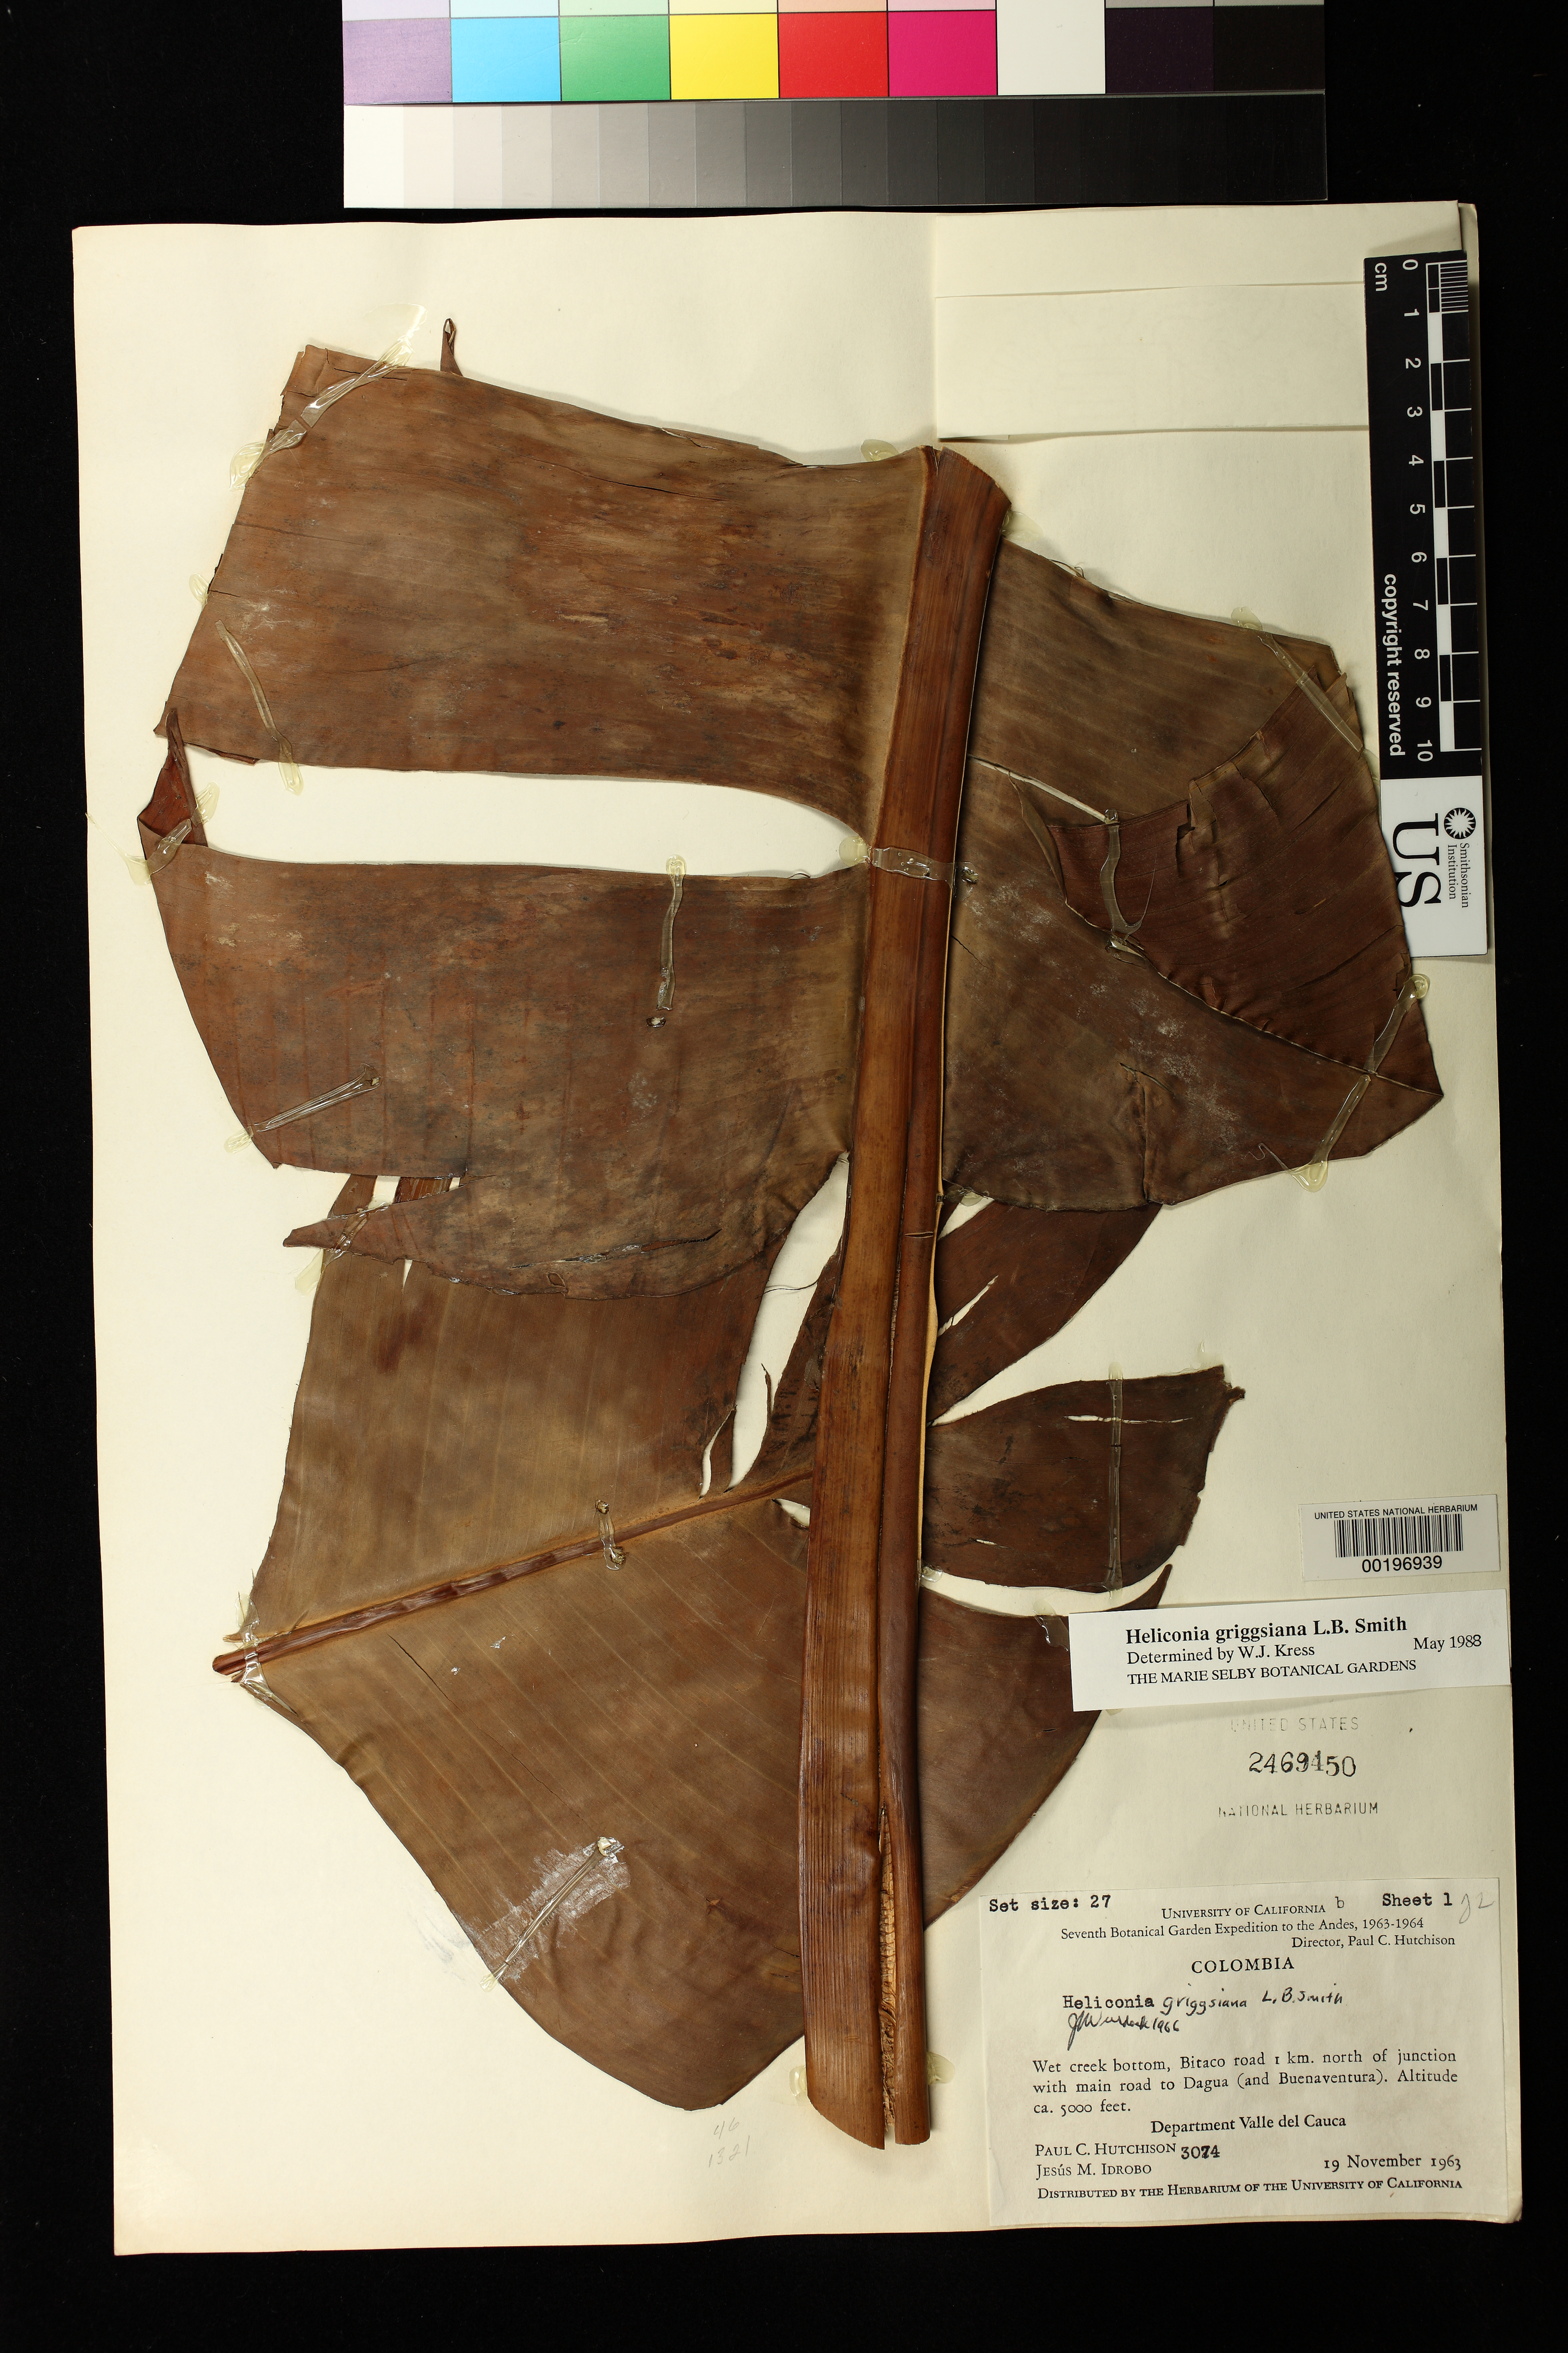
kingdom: Plantae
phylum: Tracheophyta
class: Liliopsida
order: Zingiberales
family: Heliconiaceae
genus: Heliconia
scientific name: Heliconia griggsiana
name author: L.B. Sm.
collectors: P. C. Hutchison & J. M. Idrobo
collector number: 3074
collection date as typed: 19 Nov 1963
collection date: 1963-11-19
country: Colombia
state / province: Valle del Cauca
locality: Wet creek bottom, Bitaco road 1 km N of junction with main road to Dagua (and Buena Ventura)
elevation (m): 1524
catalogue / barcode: US 2469450